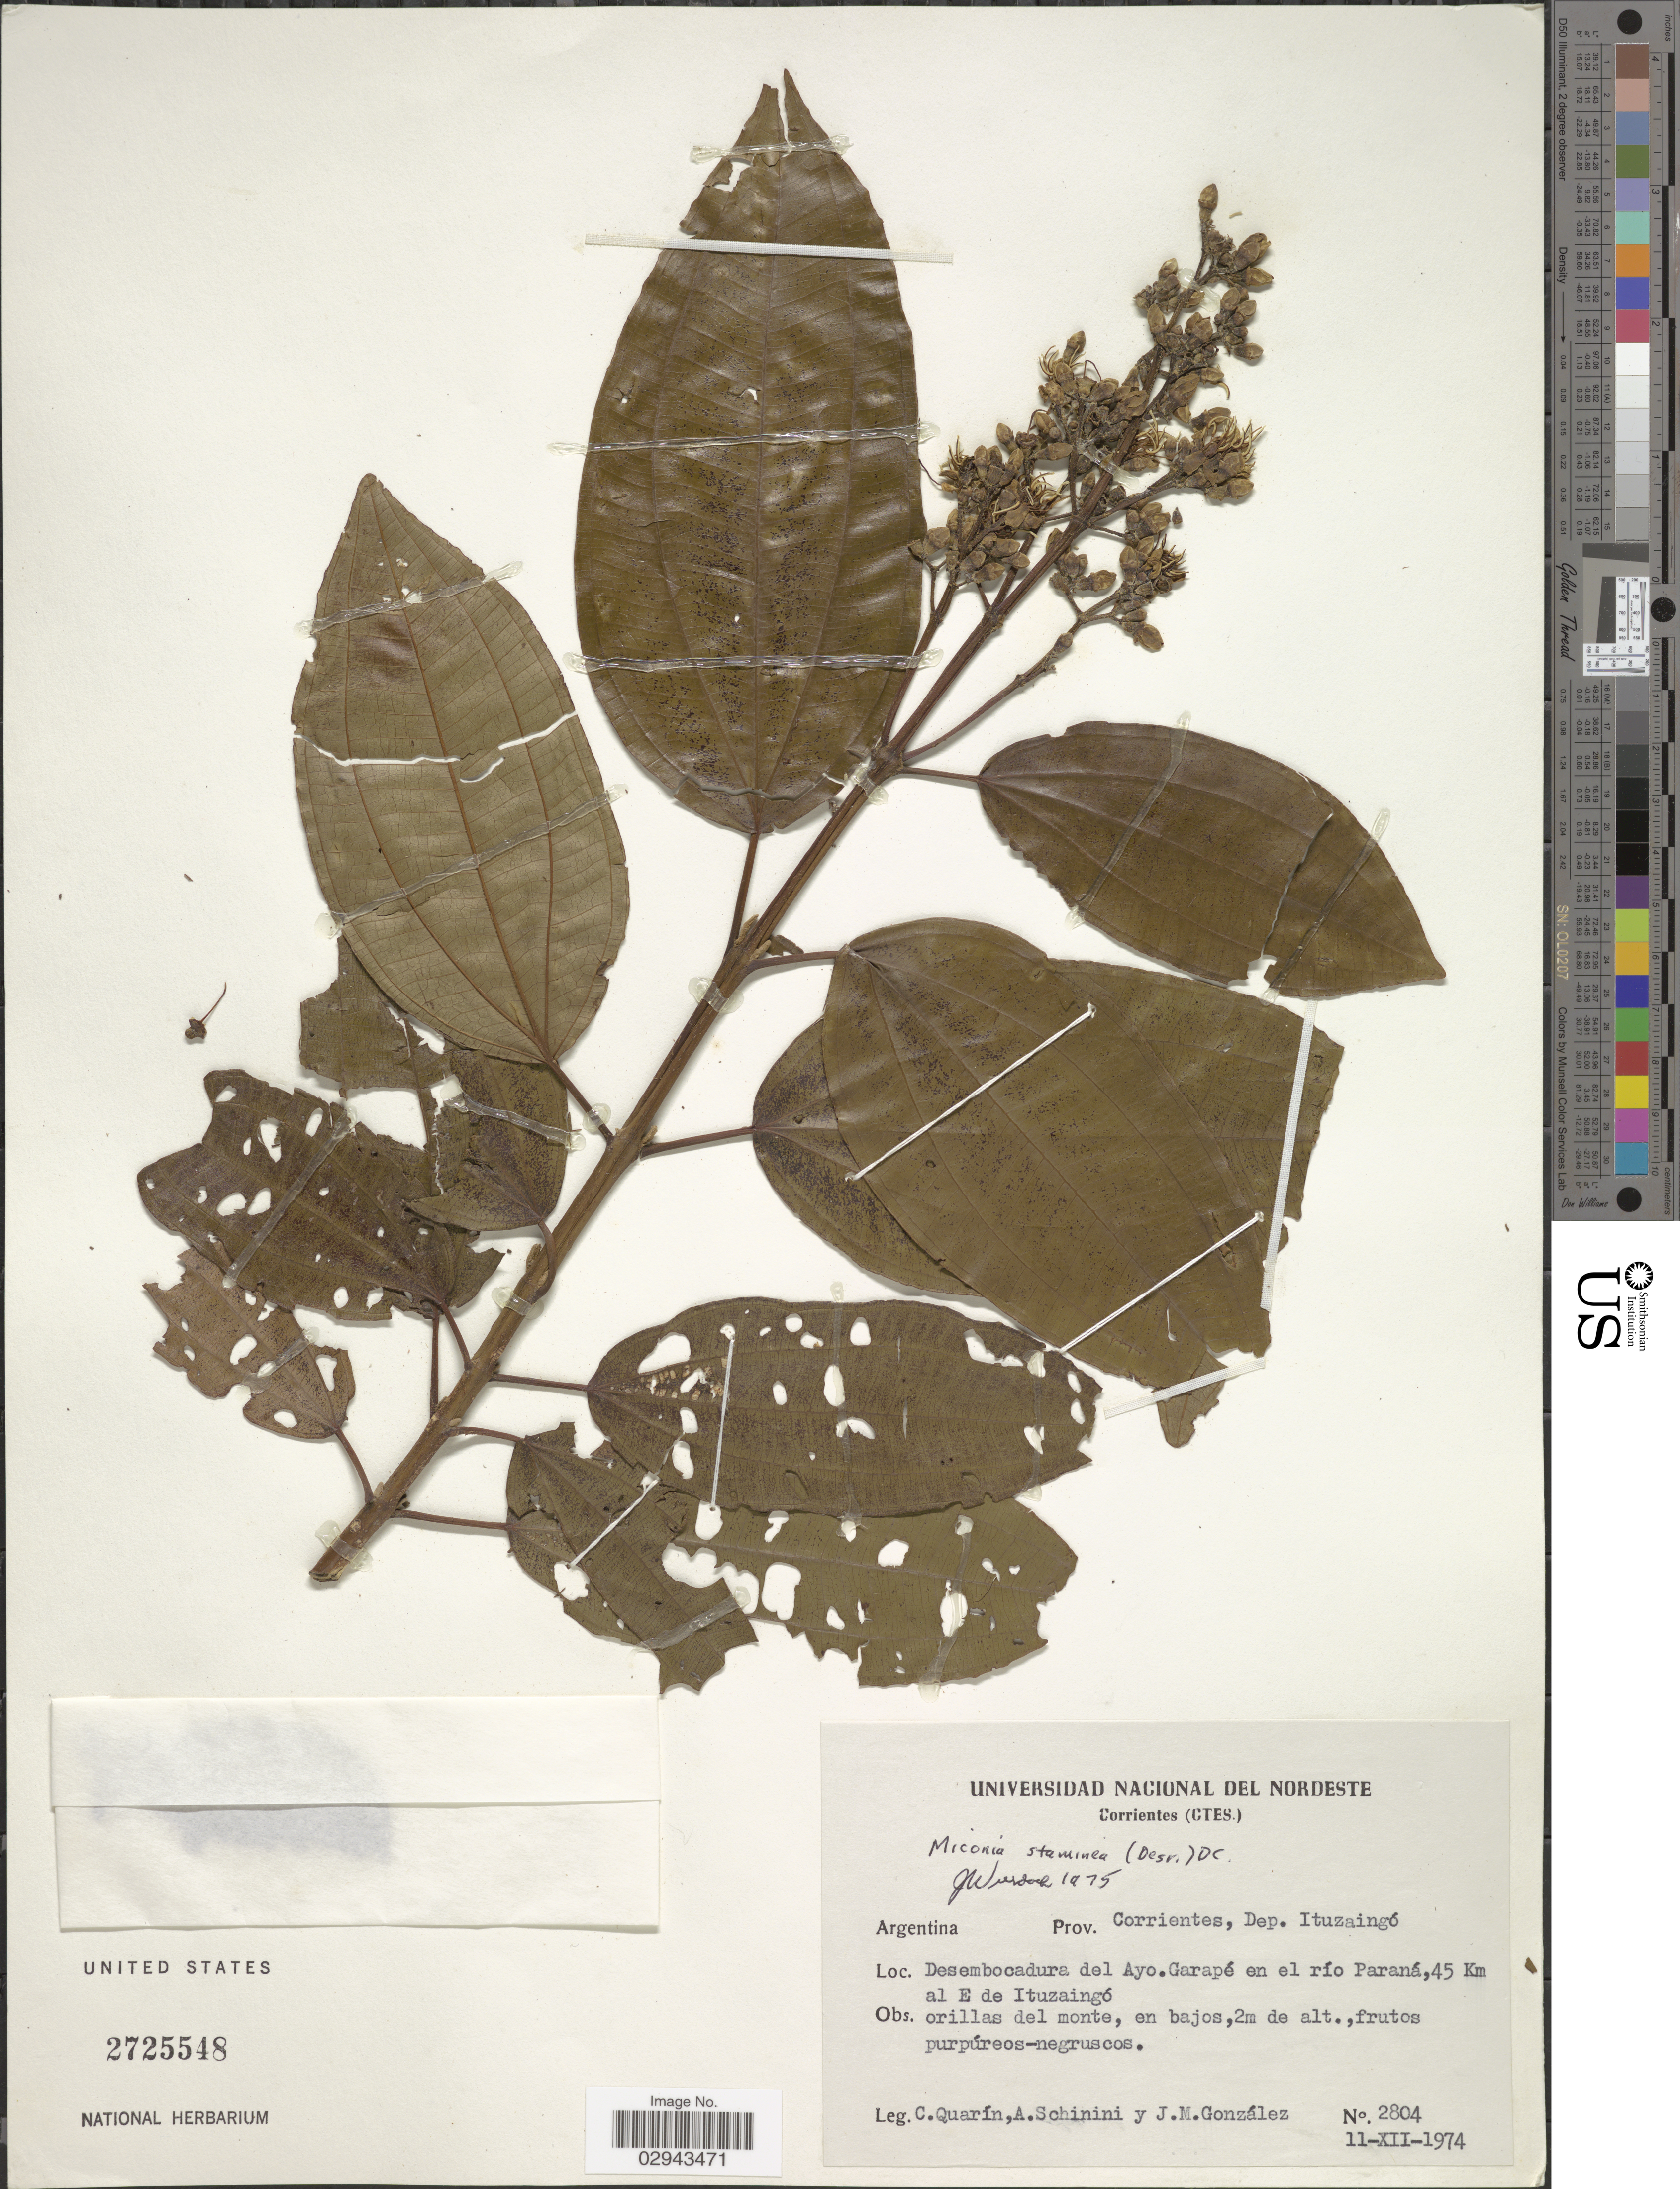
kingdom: Plantae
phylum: Tracheophyta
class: Magnoliopsida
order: Myrtales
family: Melastomataceae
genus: Miconia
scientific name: Miconia staminea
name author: DC.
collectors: C. Quarín, A. Schinini & J. M. Gonzalez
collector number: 2804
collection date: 1974-12-11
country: Argentina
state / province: Corrientes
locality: Dep. Ituzaingó. Desembocadura del Ayo. Carapé en el río Paraná, 45 Km al E de Ituzaingó.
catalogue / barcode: US 2725548